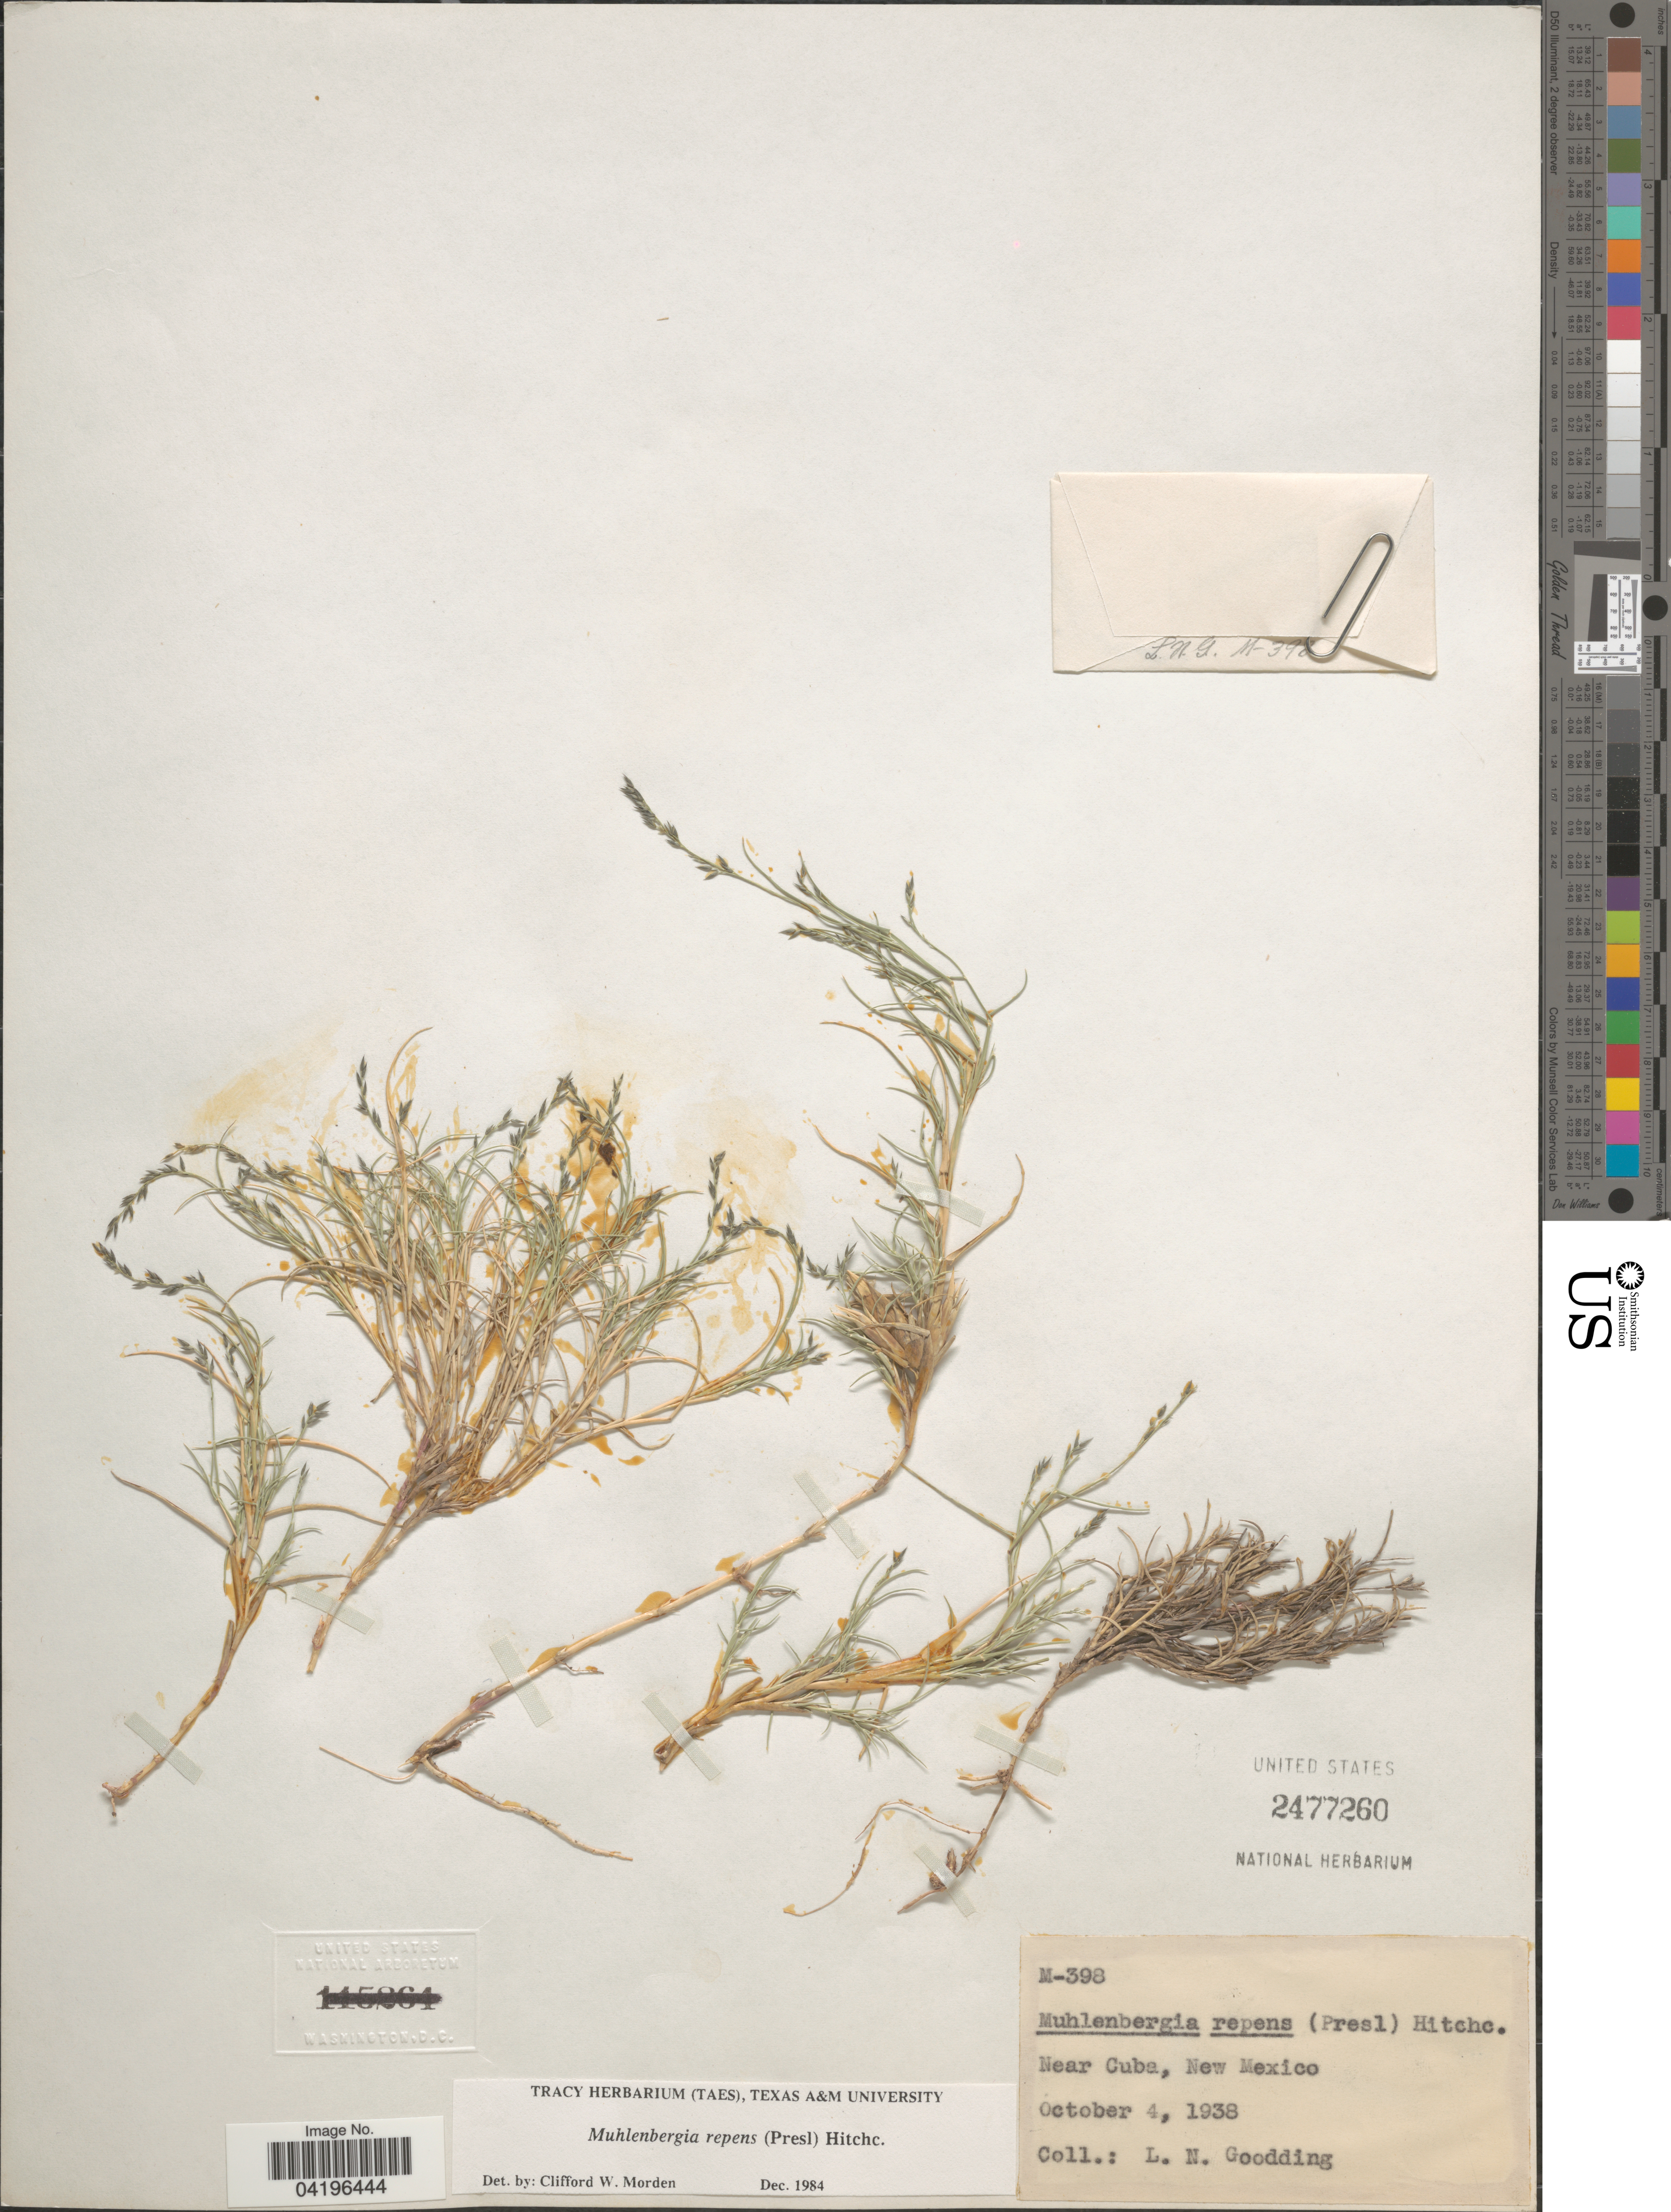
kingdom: Plantae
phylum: Tracheophyta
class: Liliopsida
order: Poales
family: Poaceae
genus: Muhlenbergia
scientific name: Muhlenbergia repens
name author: (J. Presl) Hitchc.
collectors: L. N. Goodding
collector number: M-398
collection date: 1938-10-04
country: United States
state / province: New Mexico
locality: Near Cuba.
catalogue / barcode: US 2477260